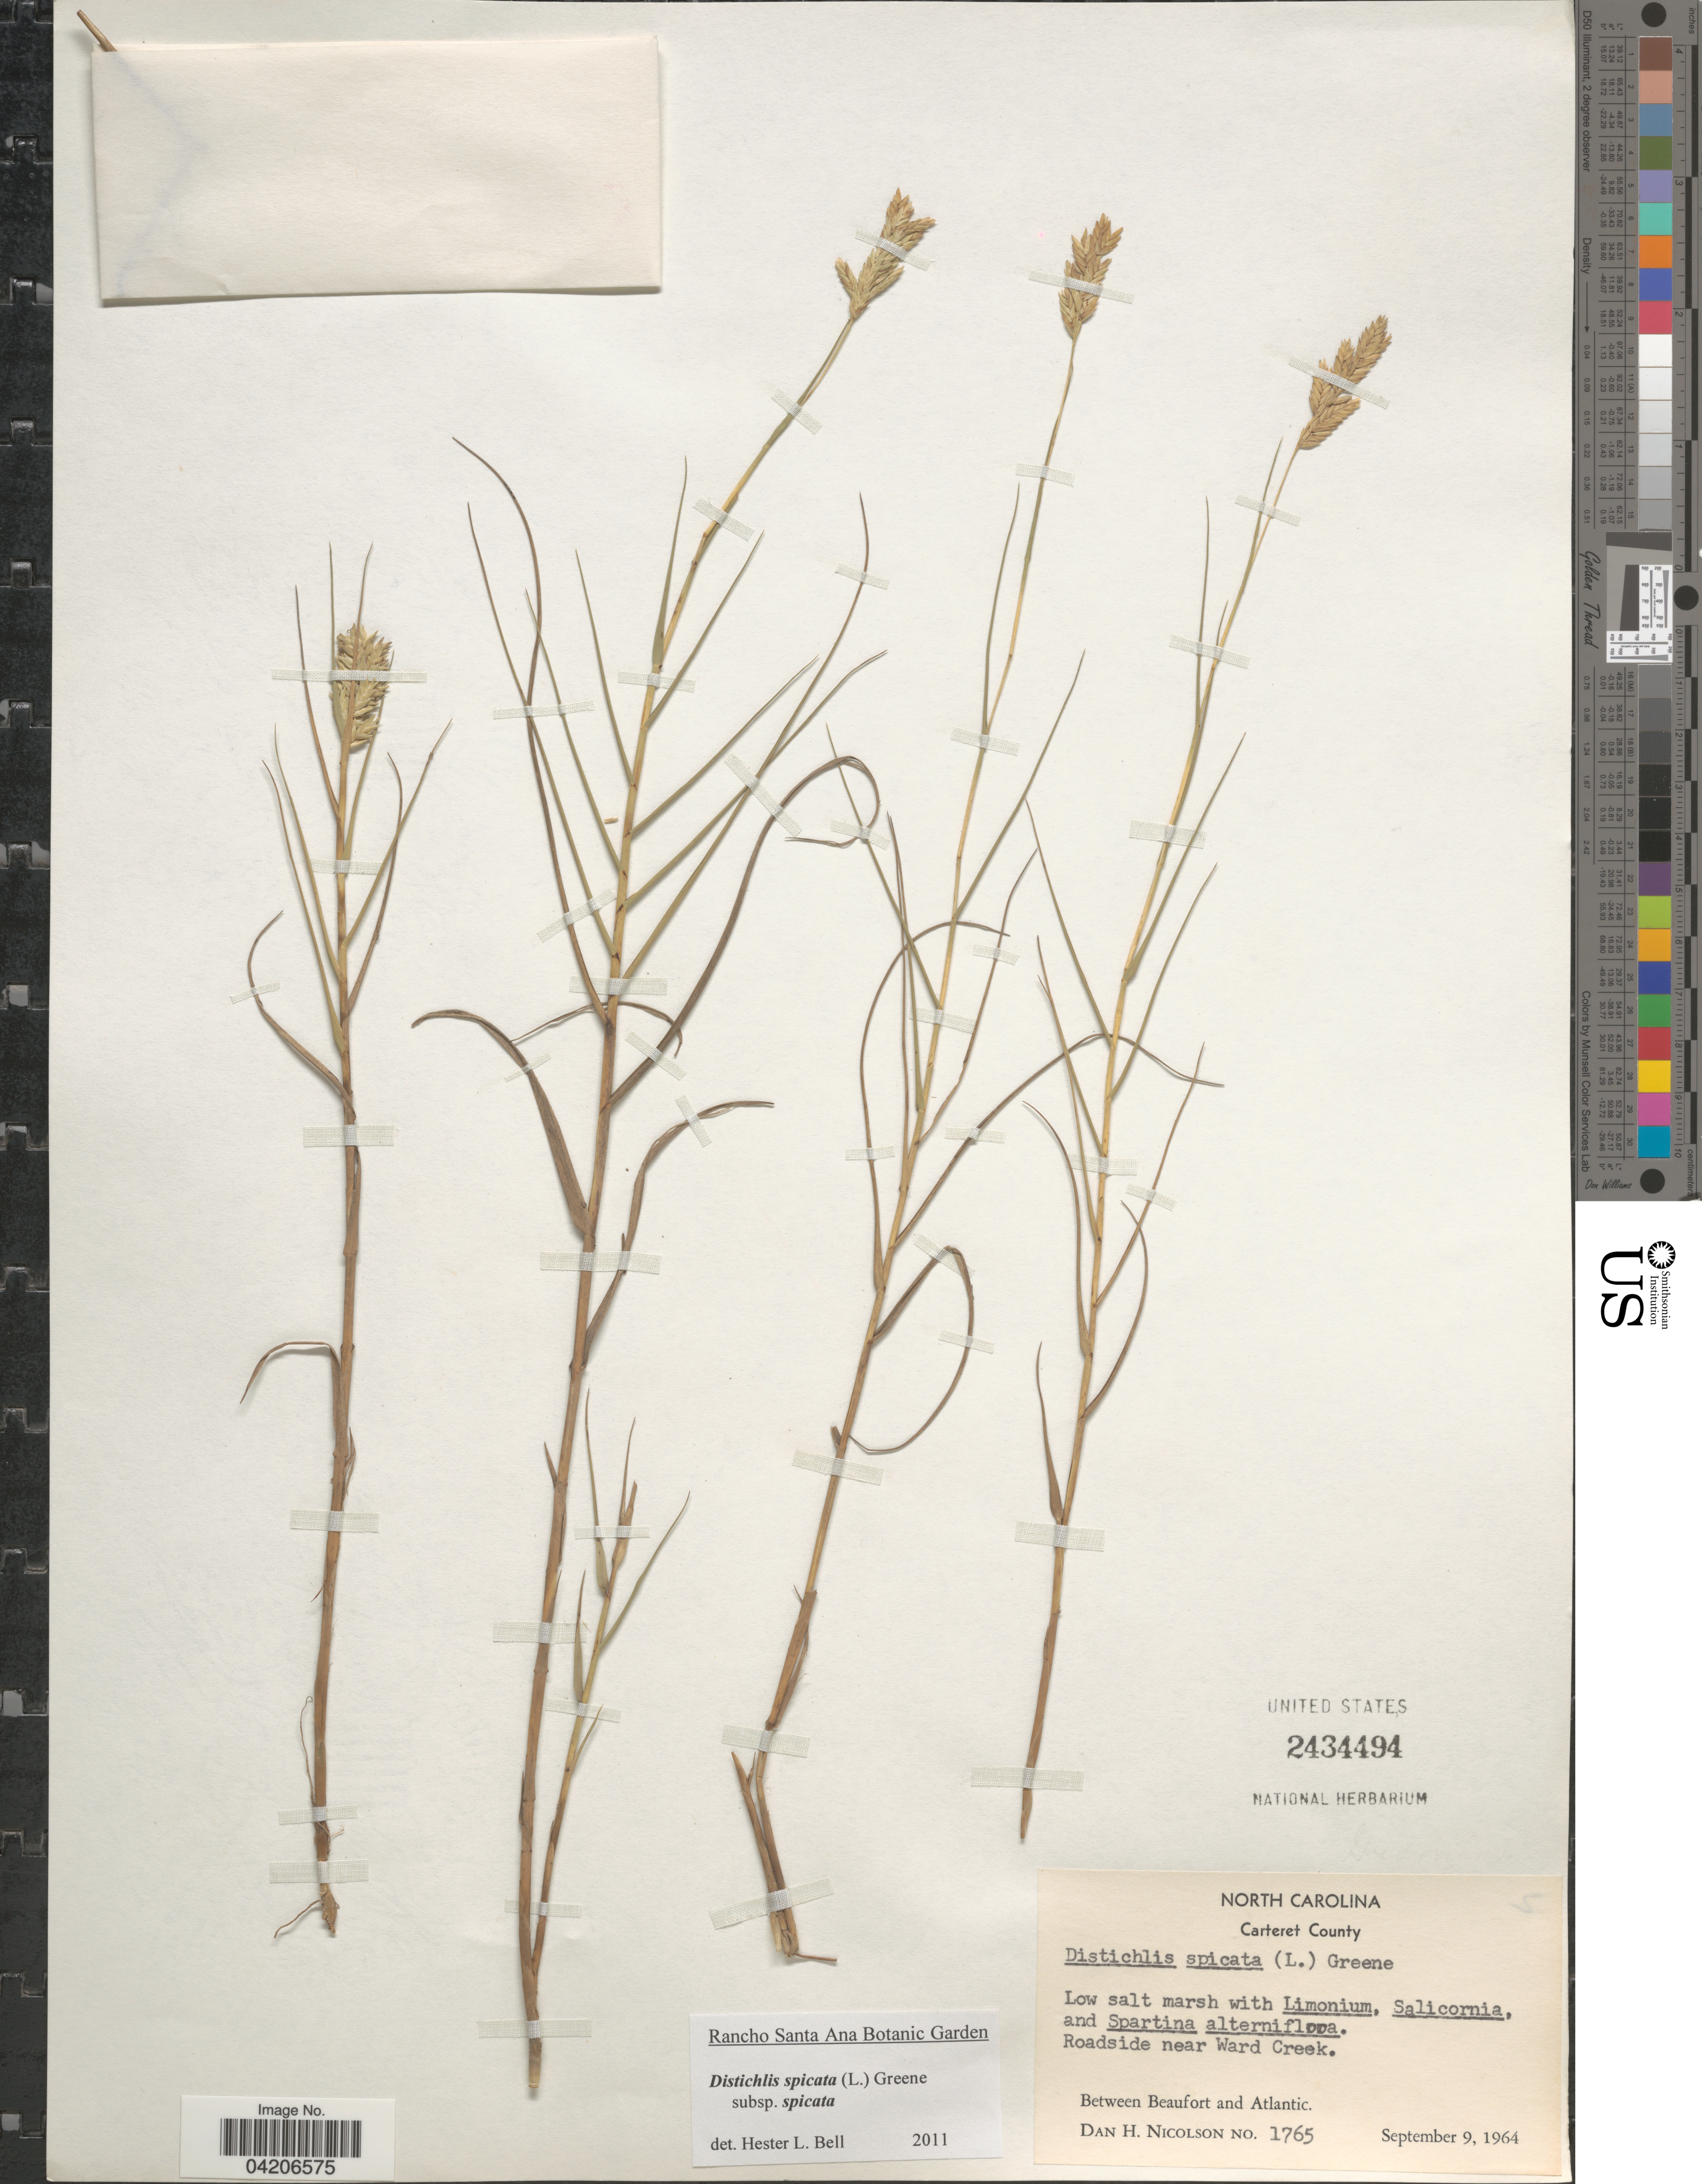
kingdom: Plantae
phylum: Tracheophyta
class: Liliopsida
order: Poales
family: Poaceae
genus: Distichlis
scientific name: Distichlis spicata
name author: (L.) Greene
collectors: D. H. Nicolson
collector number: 1765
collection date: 1964-09-09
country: United States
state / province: North Carolina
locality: Carteret County. Roadside near Ward Creek. Between Beaufort and Atlantic.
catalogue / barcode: US 2434494